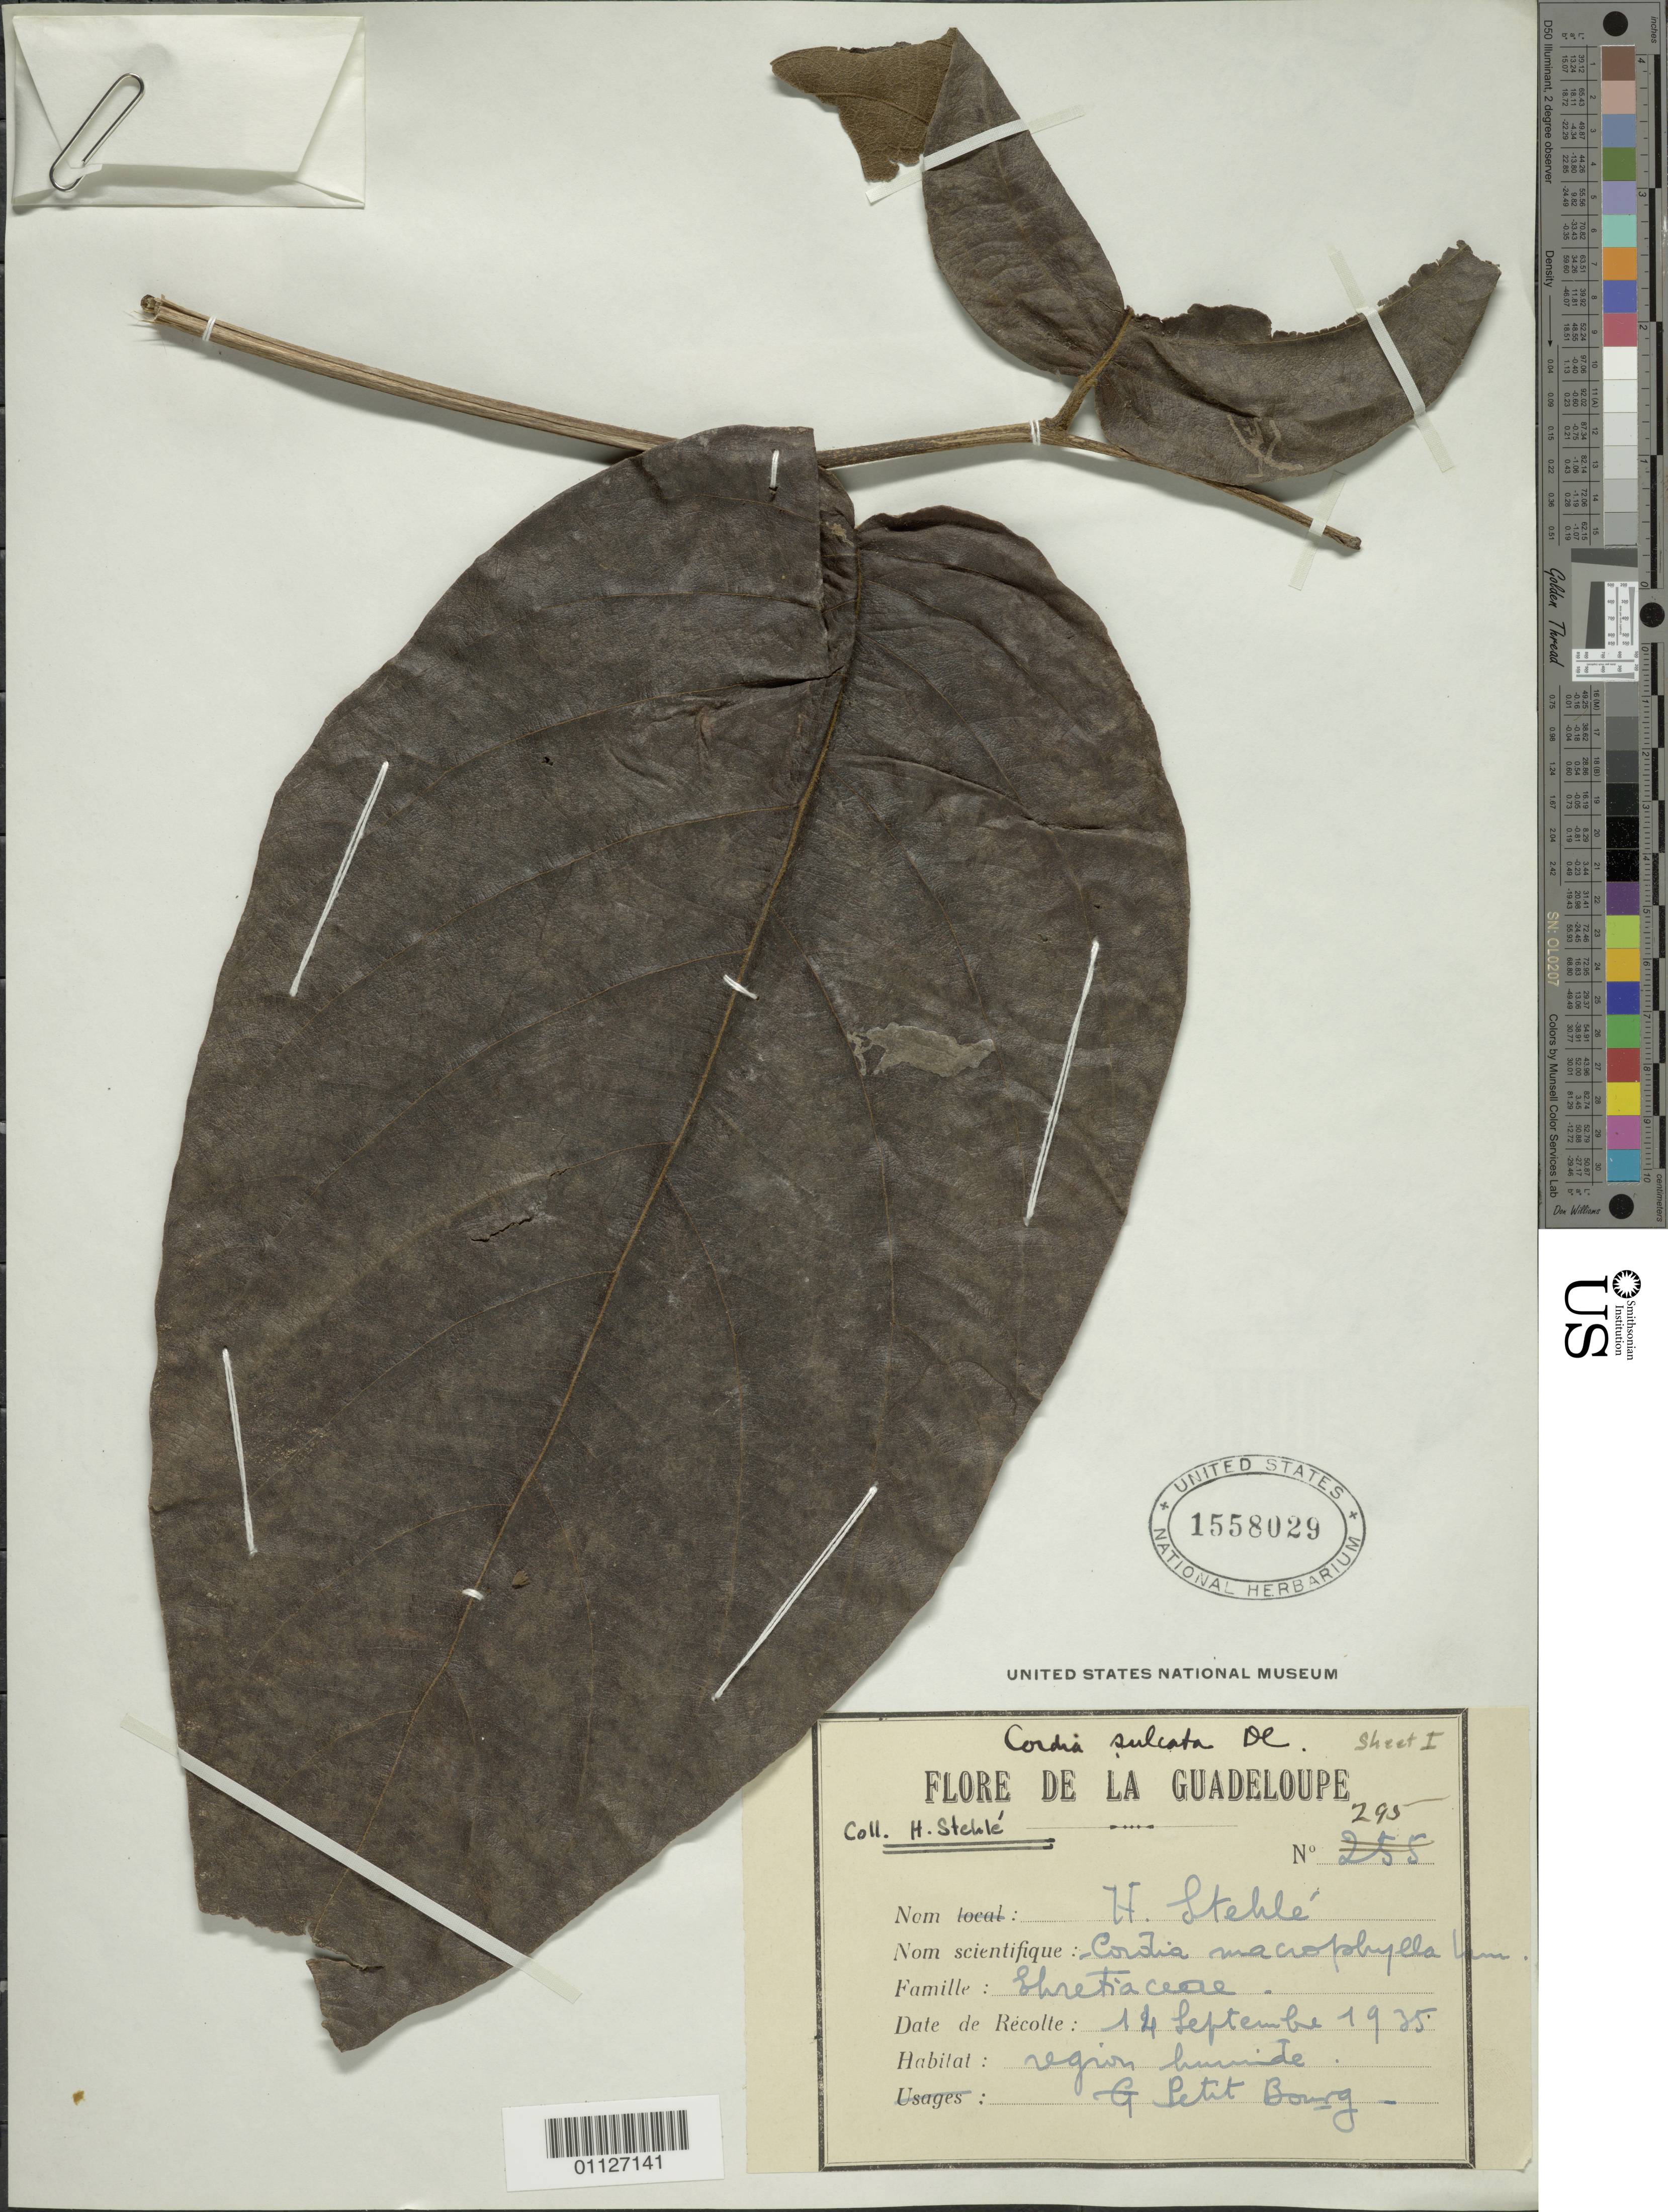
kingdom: Plantae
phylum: Tracheophyta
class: Magnoliopsida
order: Boraginales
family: Cordiaceae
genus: Cordia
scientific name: Cordia sulcata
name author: DC.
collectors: H. Stehlé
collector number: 295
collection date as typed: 14 Sep 1935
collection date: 1935-09-14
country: Guadeloupe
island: Basse Terre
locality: Petit Bourg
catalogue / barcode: US 1558029